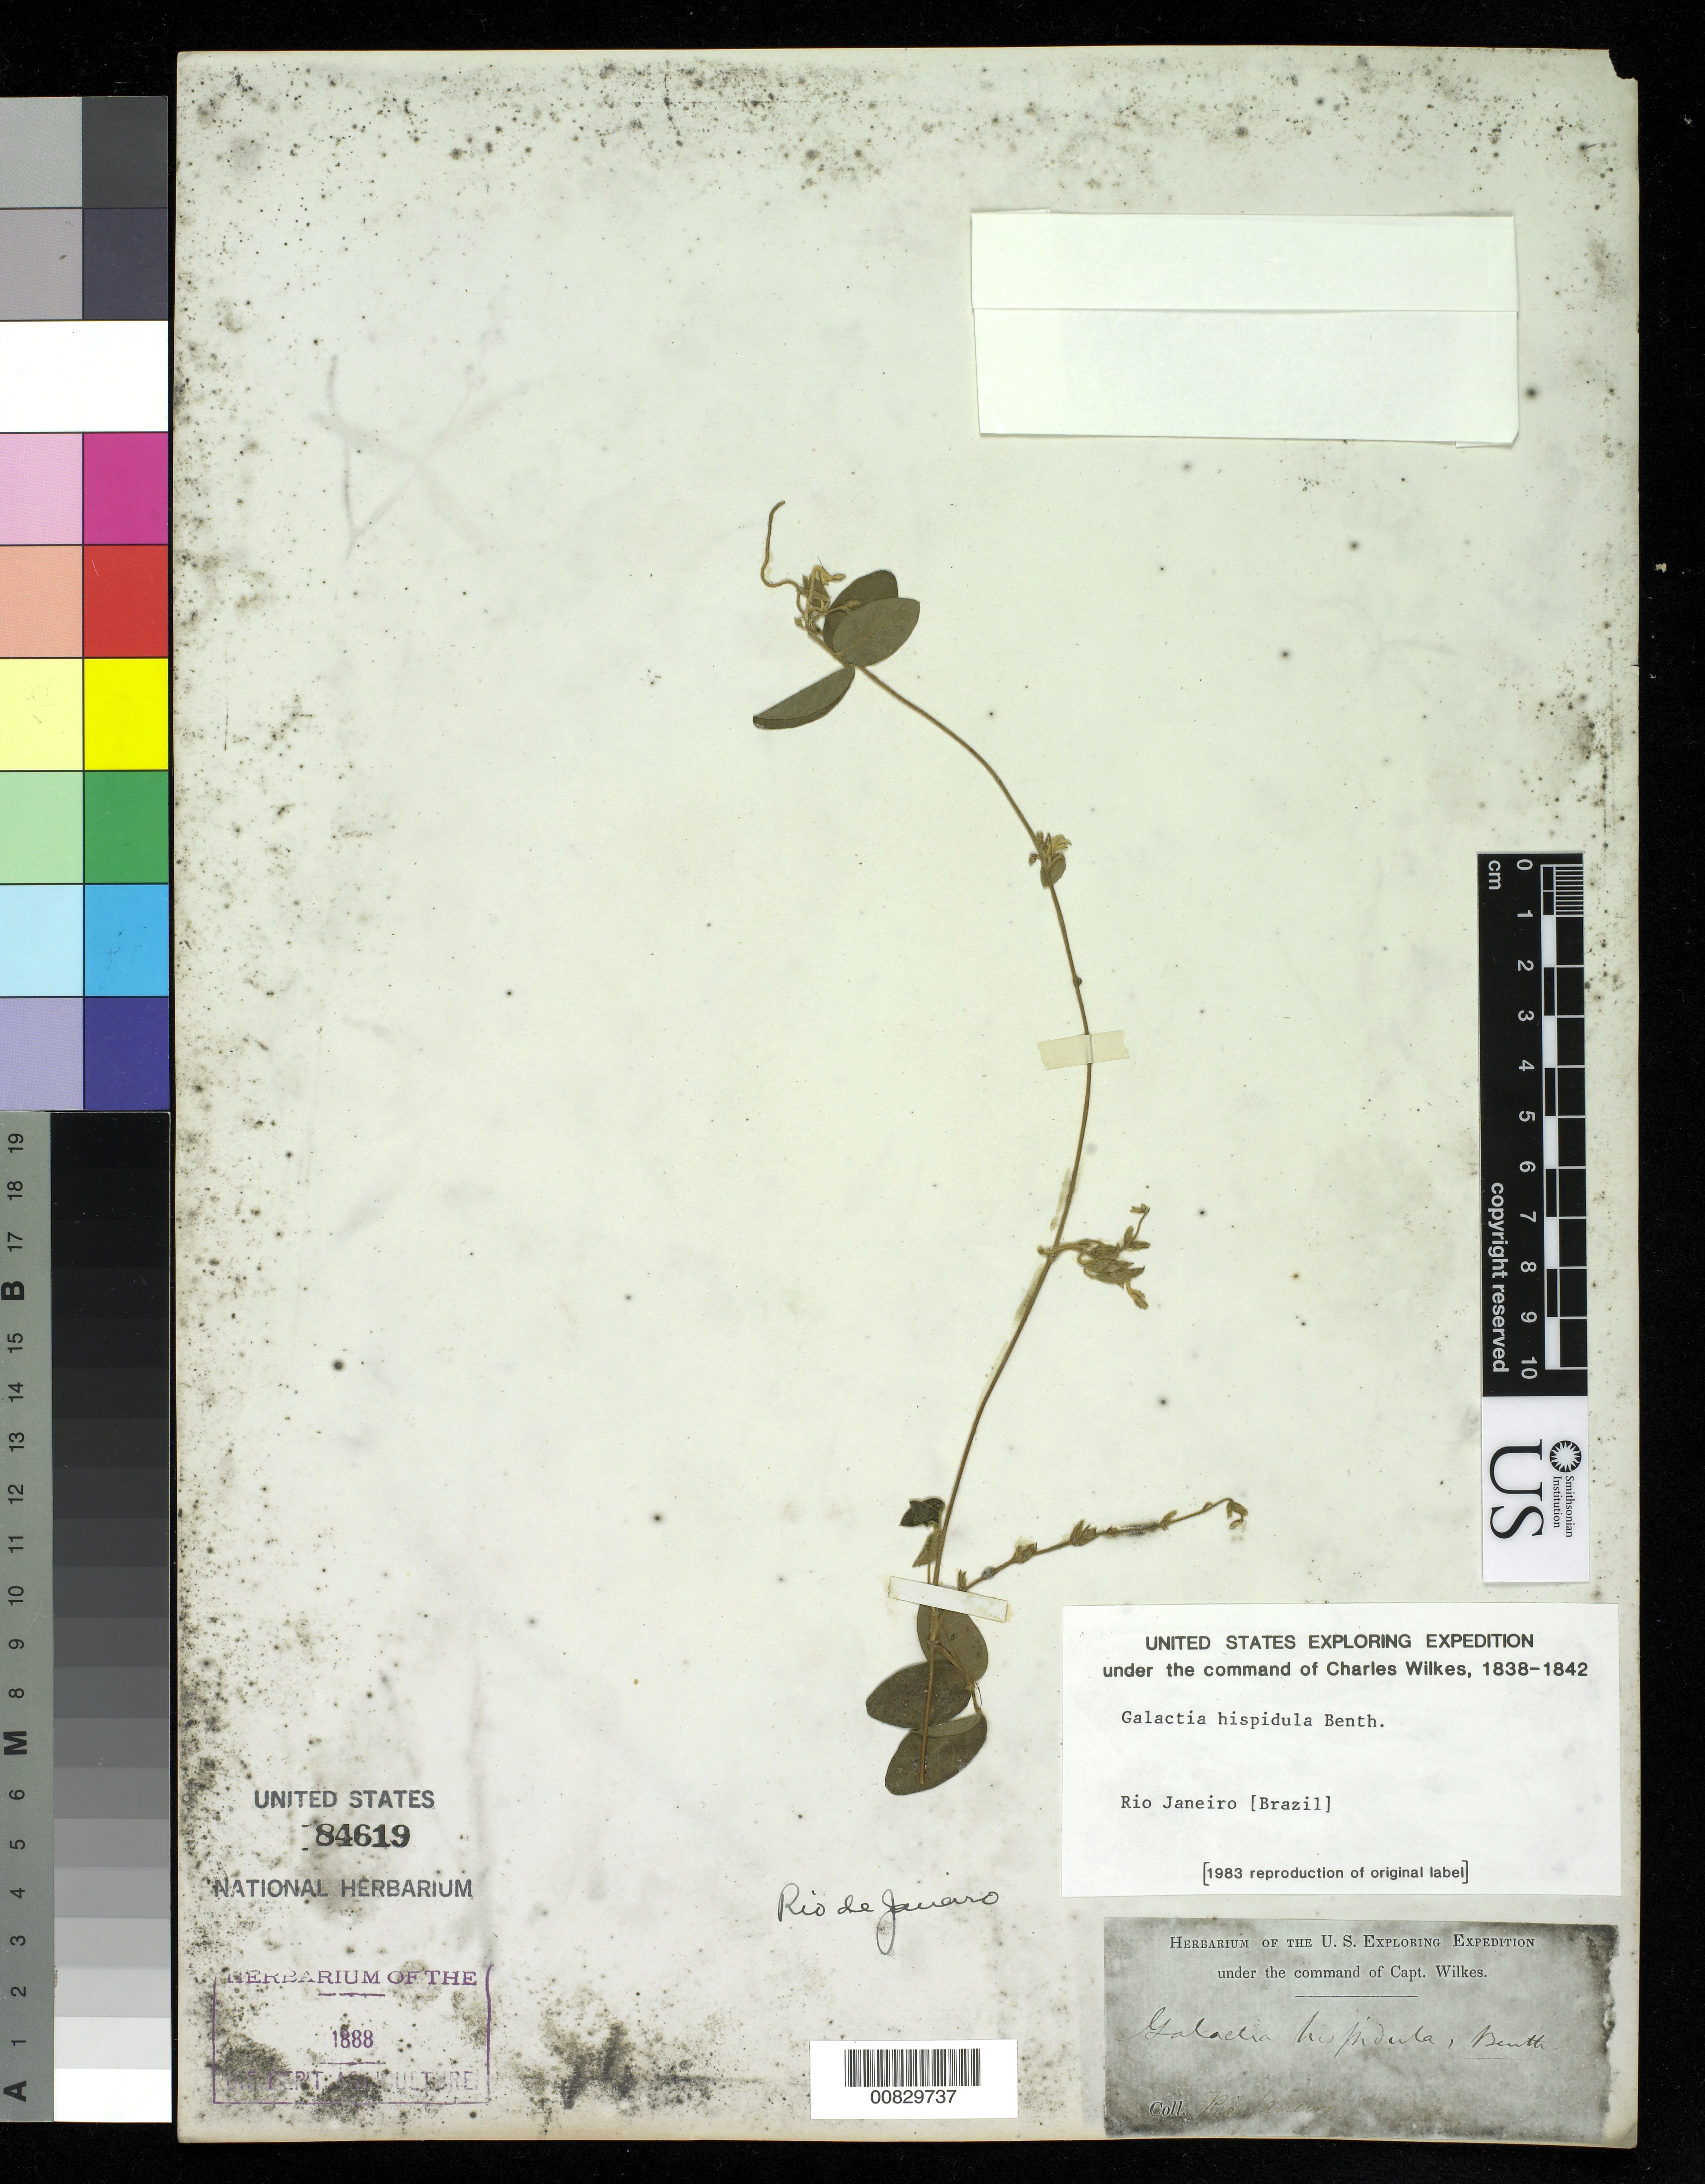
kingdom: Plantae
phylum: Tracheophyta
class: Magnoliopsida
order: Fabales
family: Fabaceae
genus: Galactia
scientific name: Galactia hispidula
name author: Benth.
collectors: Wilkes Explor. Exped.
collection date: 1838/1842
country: Brazil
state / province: Rio de Janeiro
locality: Rio Janeiro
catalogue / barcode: US 84619